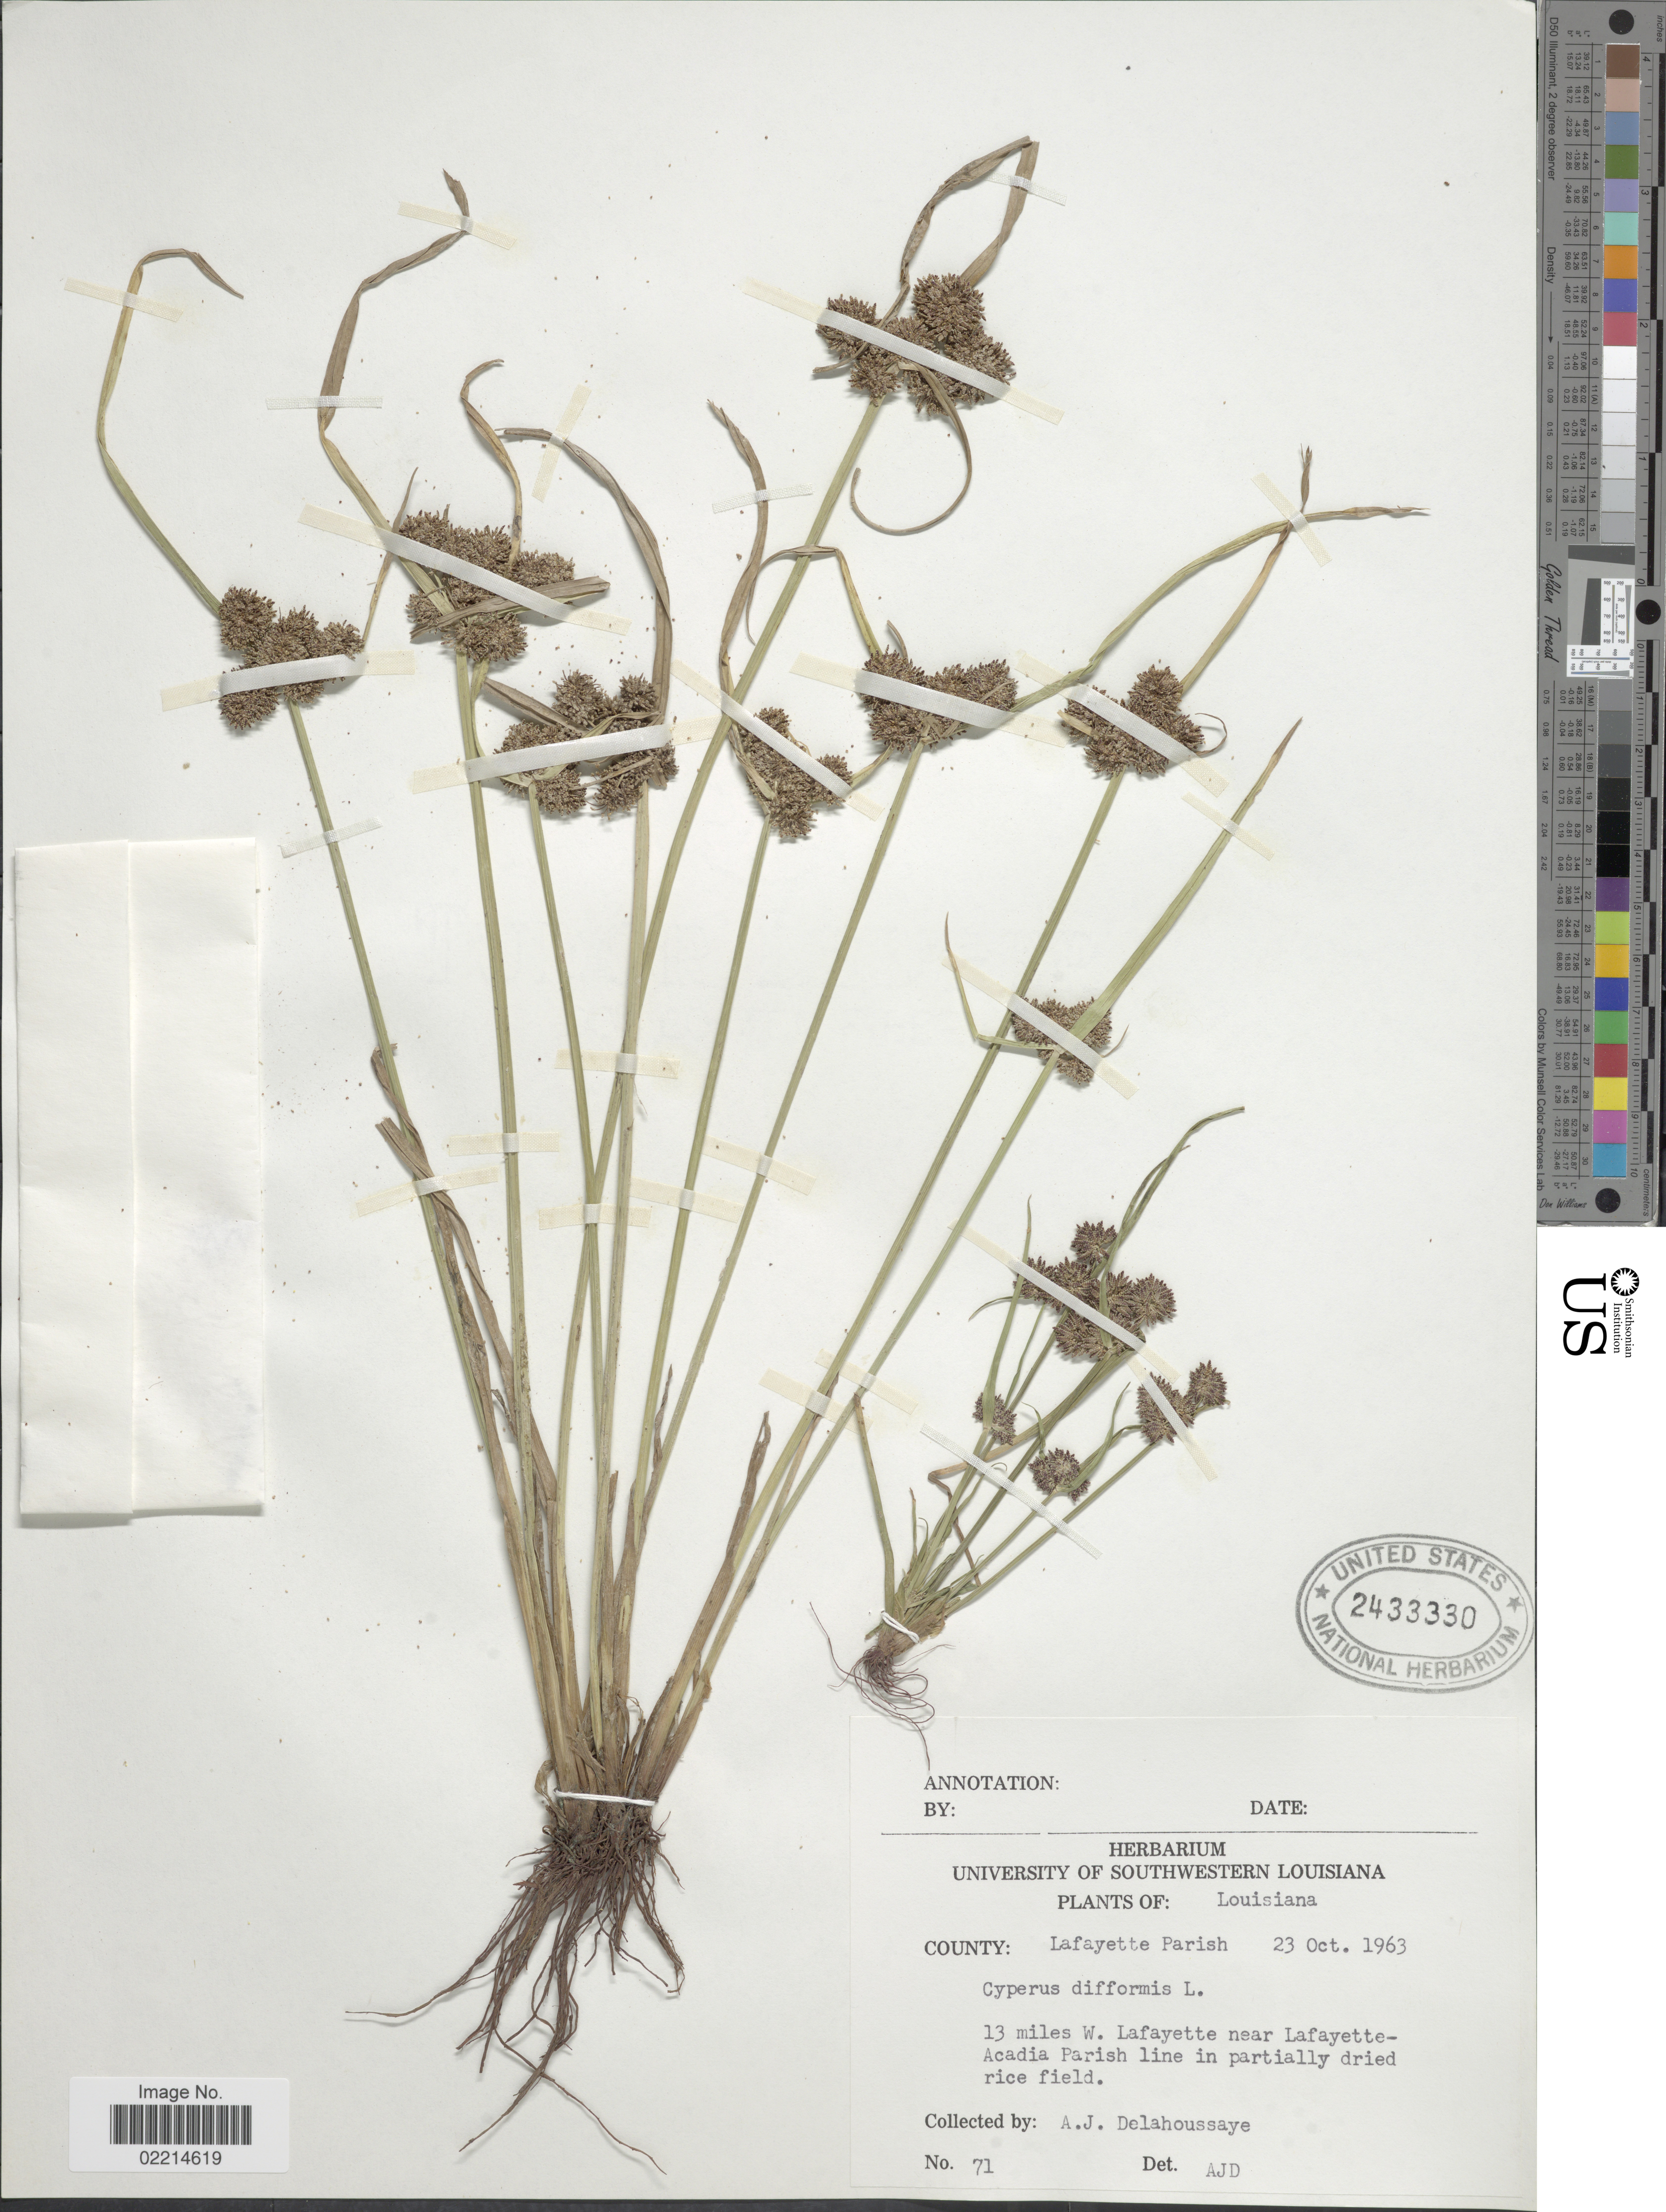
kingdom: Plantae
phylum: Tracheophyta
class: Liliopsida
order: Poales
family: Cyperaceae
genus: Cyperus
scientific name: Cyperus difformis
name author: L.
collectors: A. Delahoussaye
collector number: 71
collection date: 1963-10-23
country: United States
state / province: Louisiana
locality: Southwestern Louisiana. County: Lafayette Parish. 13 miles W. Lafayette near Lafayette-Acadia Parish line in partially dried rice field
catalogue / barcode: US 2433330